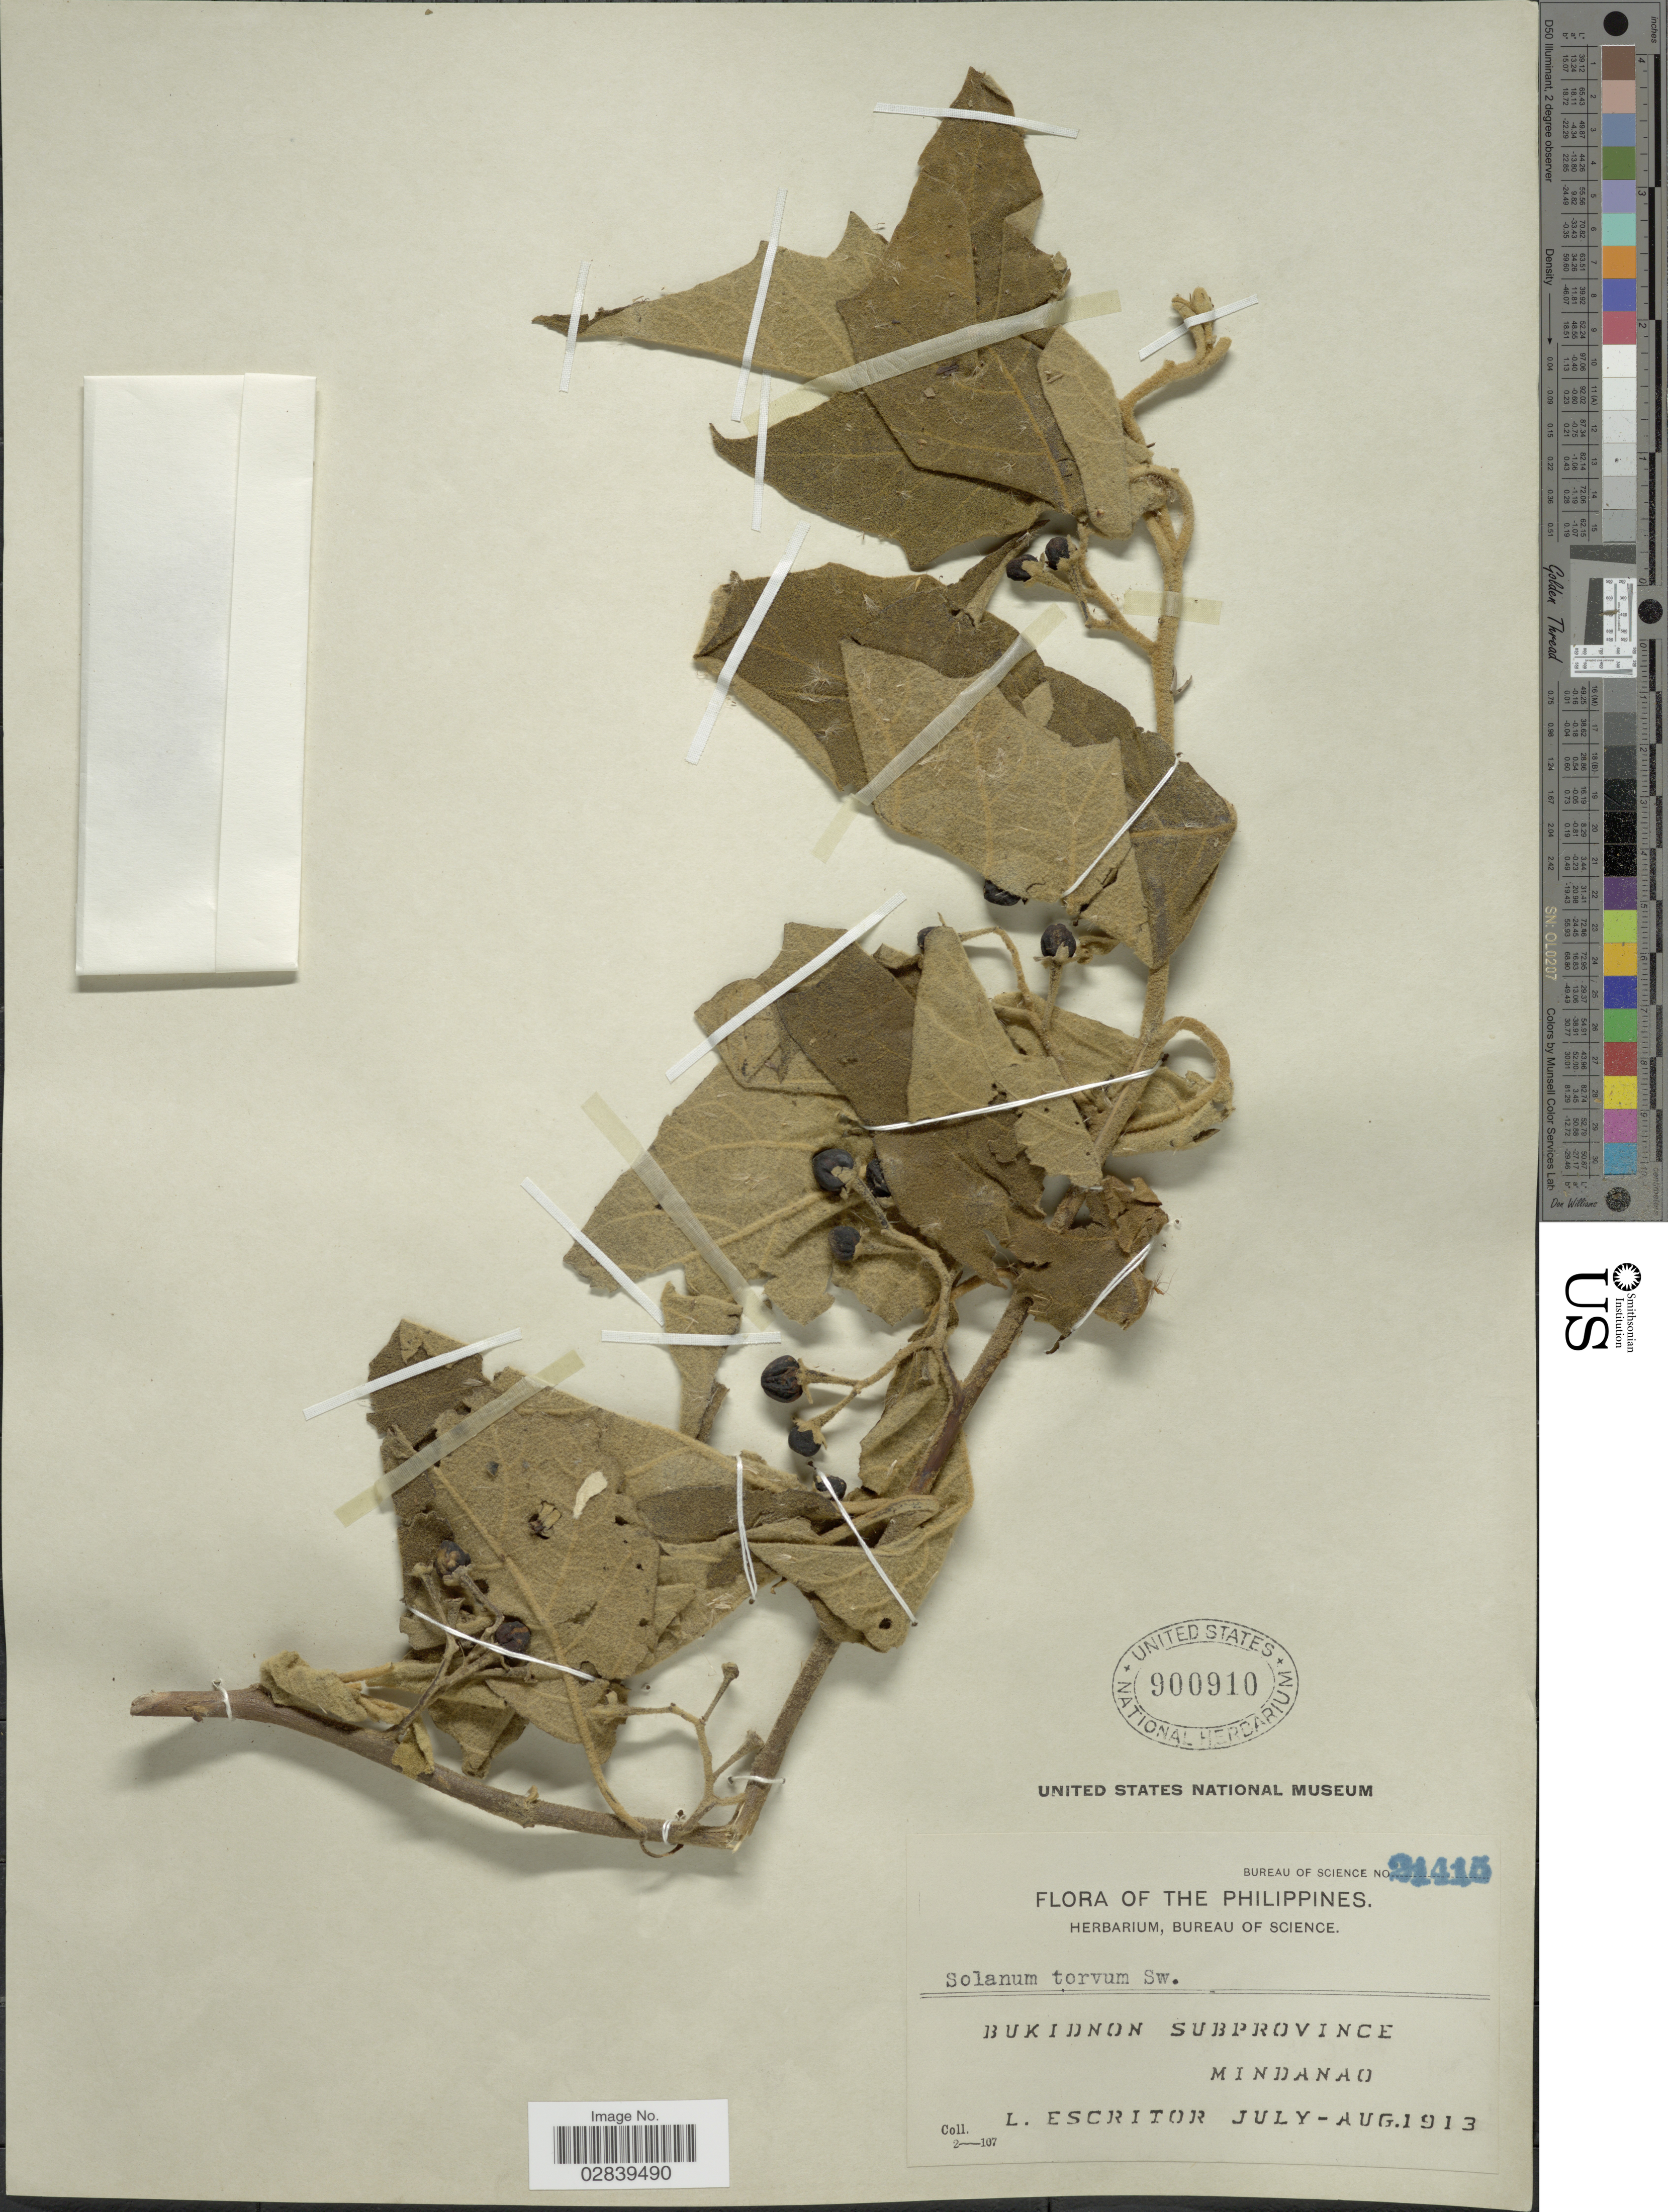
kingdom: Plantae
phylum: Tracheophyta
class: Magnoliopsida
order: Solanales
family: Solanaceae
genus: Solanum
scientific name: Solanum torvum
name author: Sw.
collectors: L. Escritor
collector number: Bureau of Science 21415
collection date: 1913-07/1913-08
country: Philippines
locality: Bukidnon Subprovince, Mindanao.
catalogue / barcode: US 900910